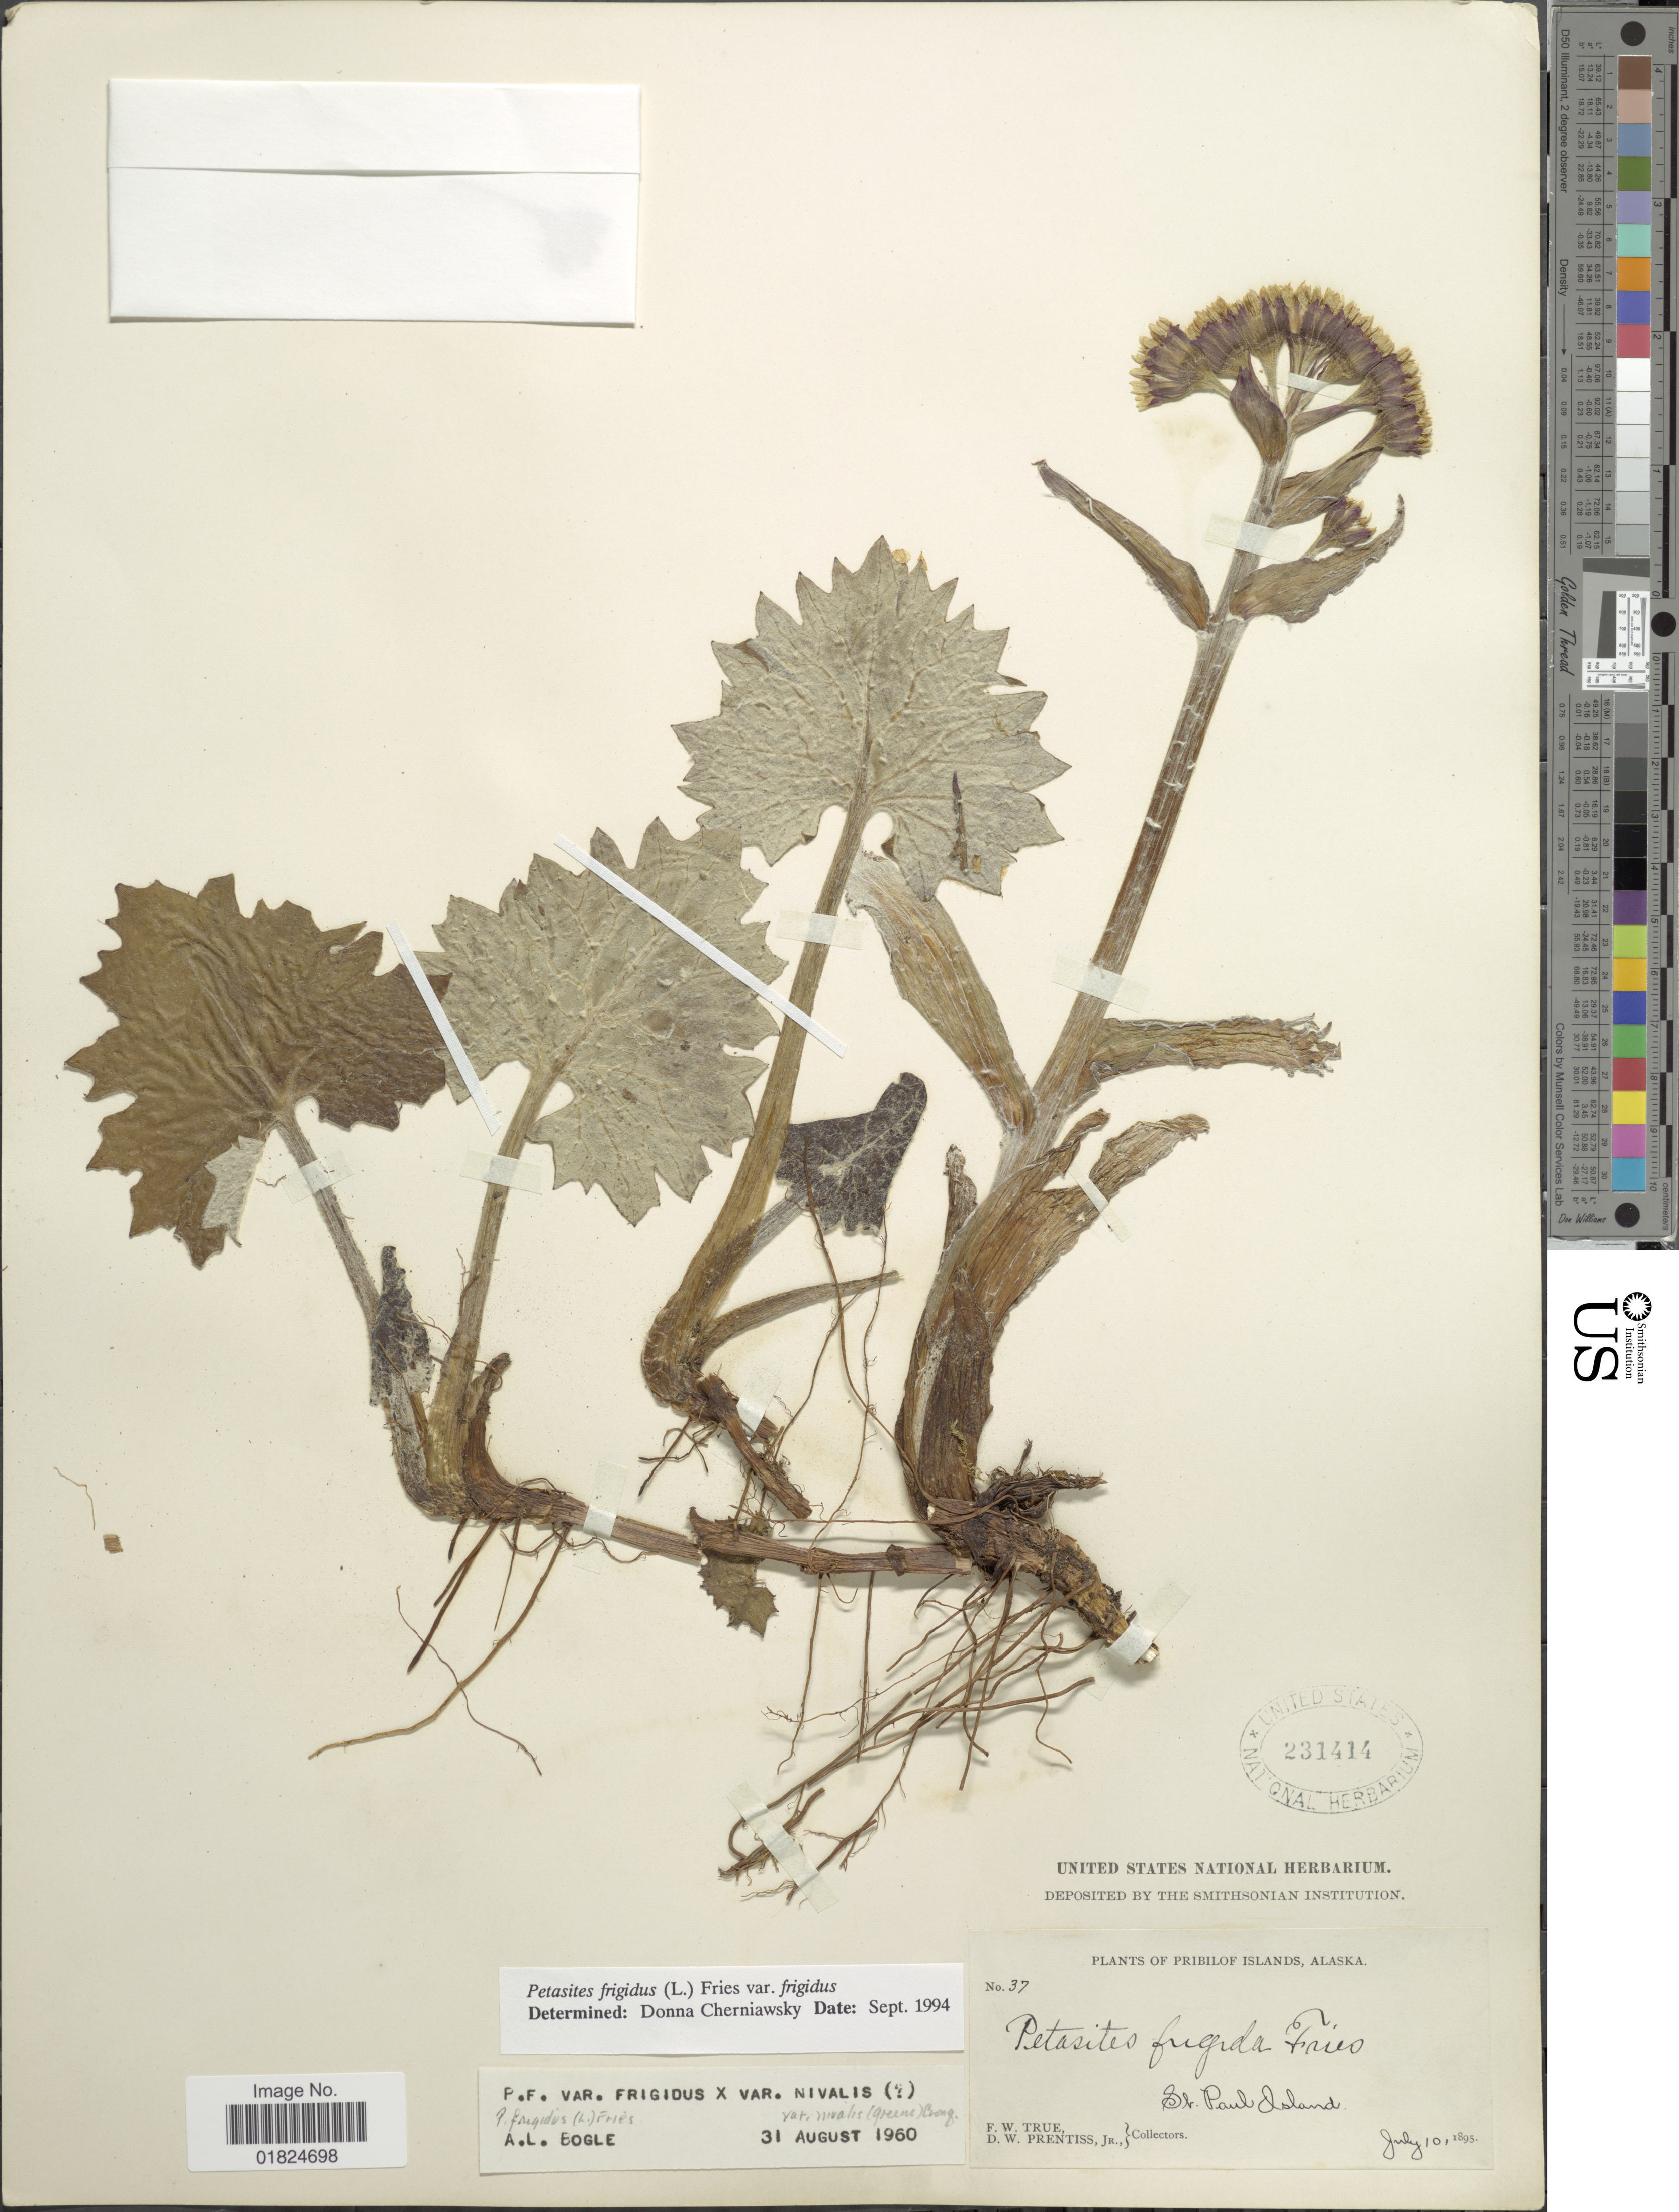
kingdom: Plantae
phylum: Tracheophyta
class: Magnoliopsida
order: Asterales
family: Asteraceae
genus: Petasites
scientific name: Petasites frigidus var. frigidus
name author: (L.) Fr.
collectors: F. True & D. Prentiss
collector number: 37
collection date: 1895-07-10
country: United States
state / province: Alaska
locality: Pribilof Islands, Alaska. St. Paul Island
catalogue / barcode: US 231414